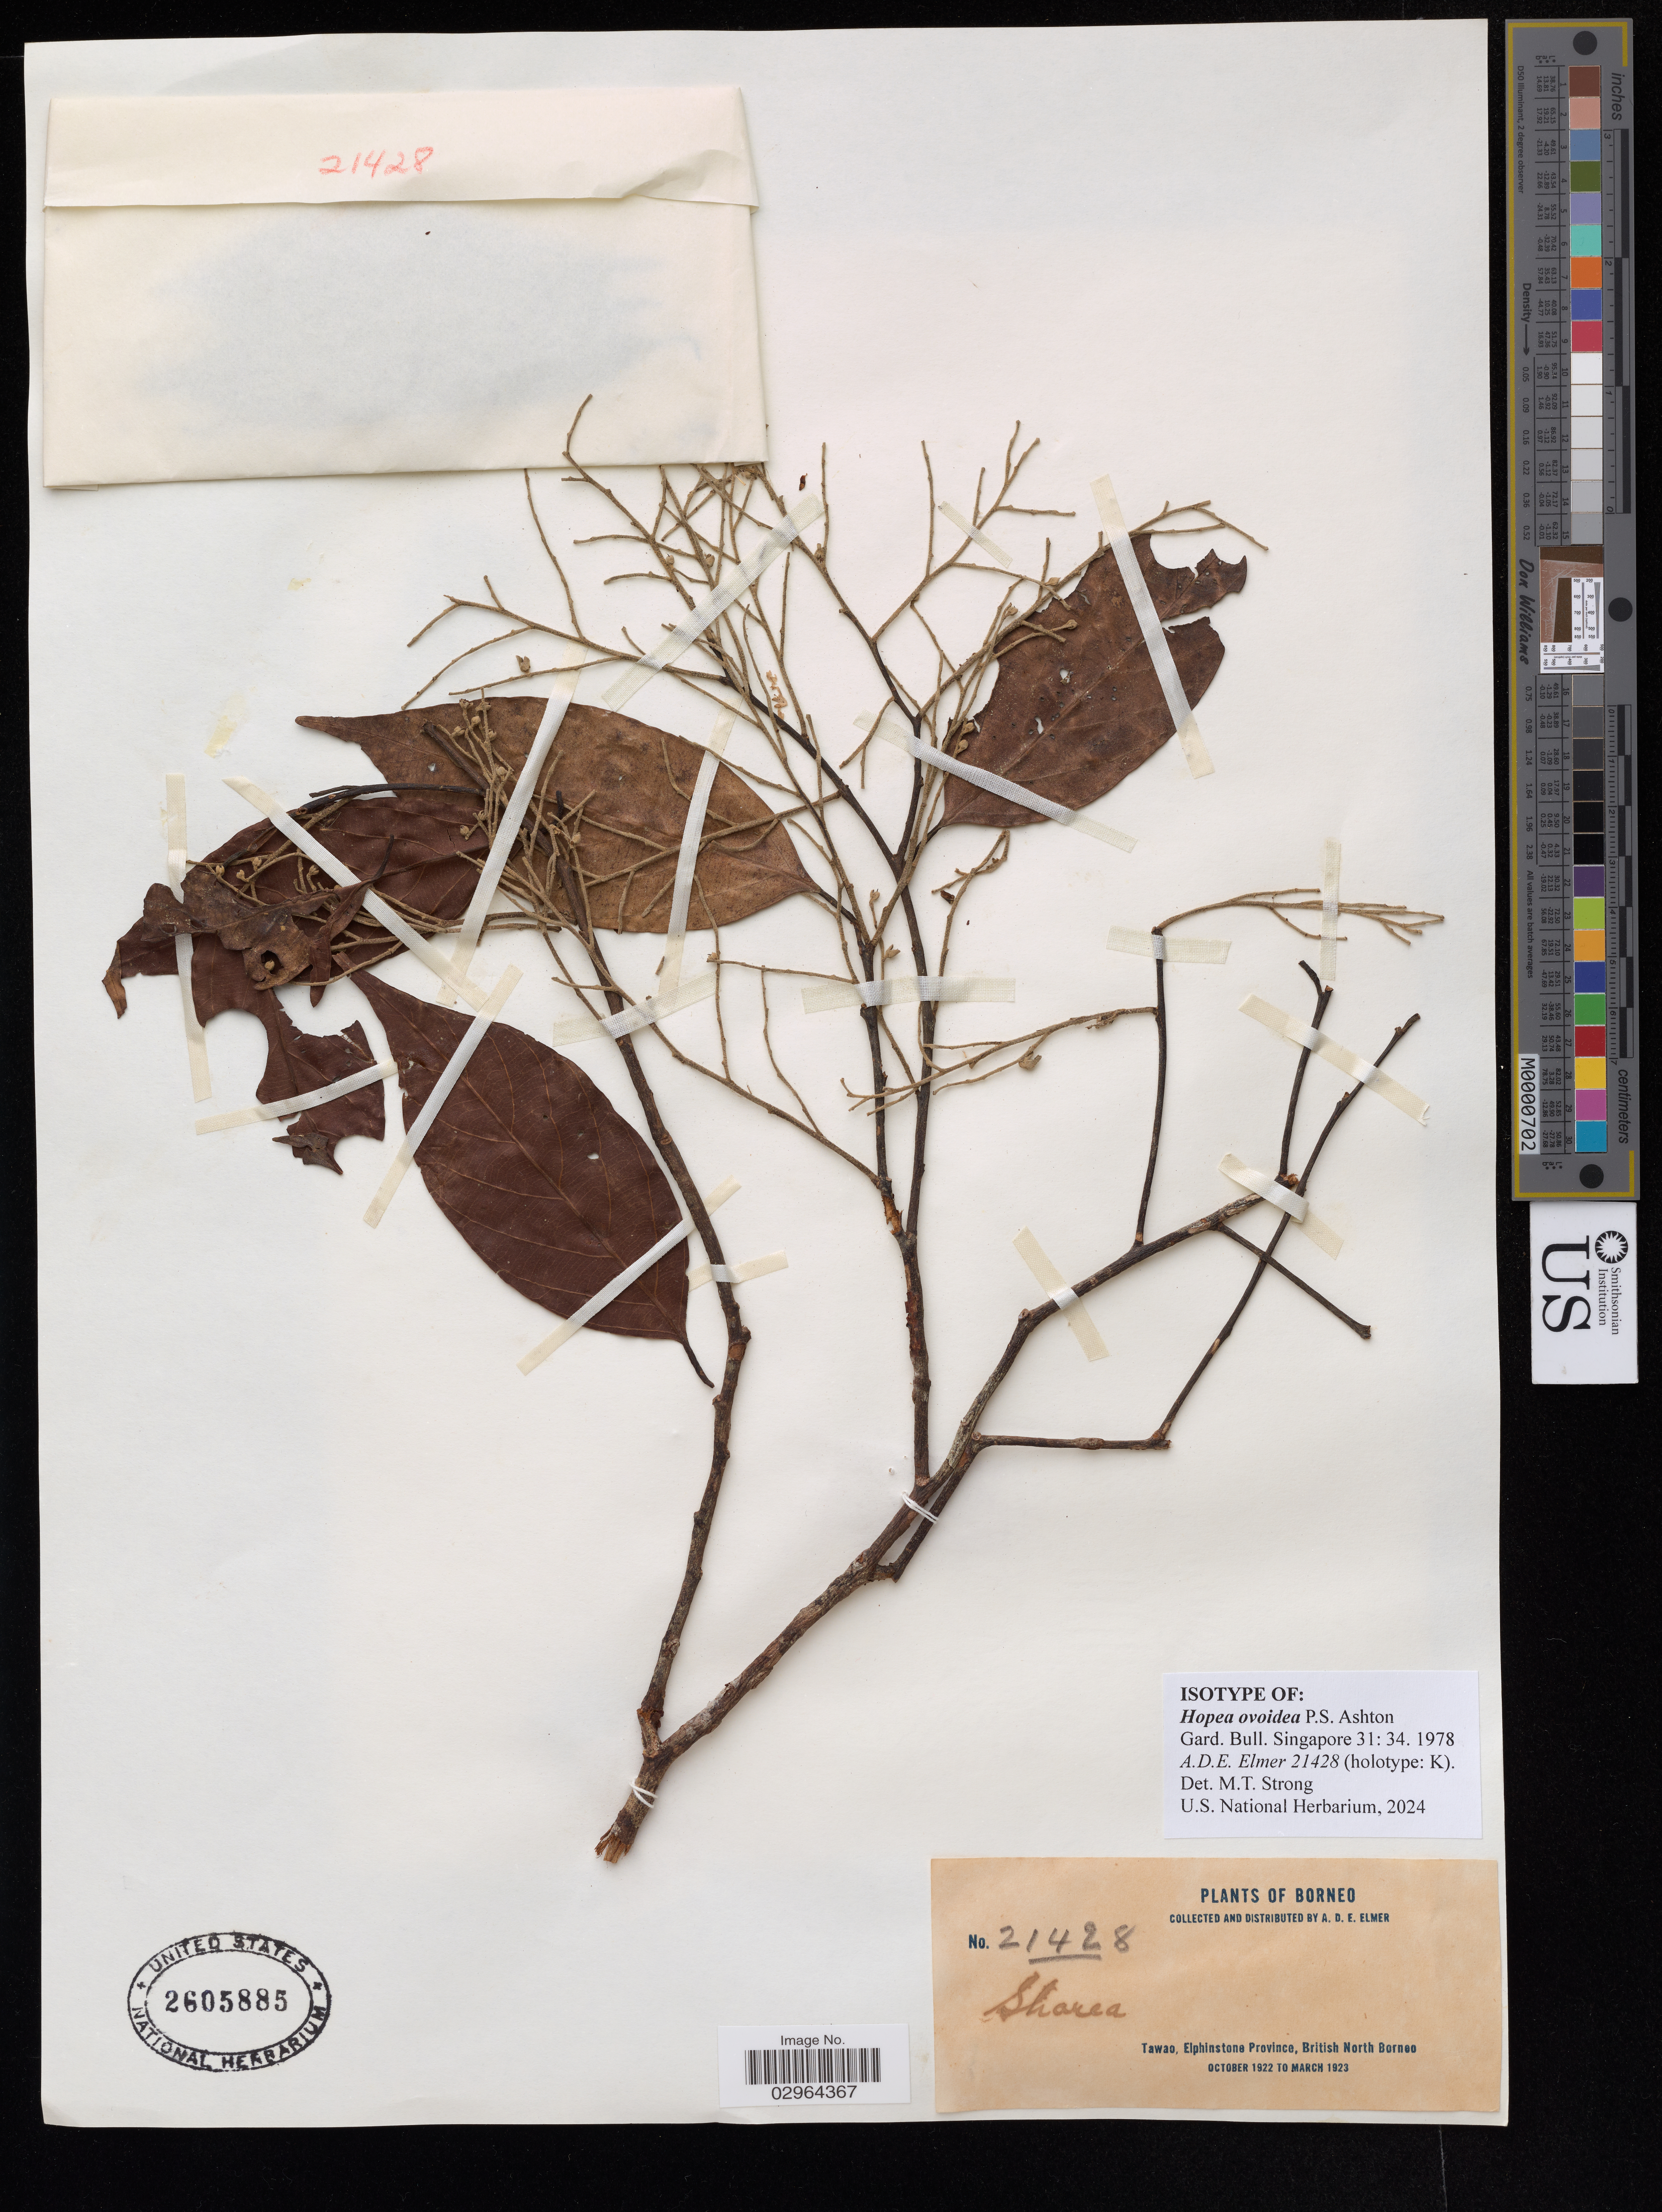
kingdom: Plantae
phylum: Tracheophyta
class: Magnoliopsida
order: Malvales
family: Dipterocarpaceae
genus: Hopea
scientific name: Hopea ovoidea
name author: P.S. Ashton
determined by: Strong, Mark T., (BOT), Smithsonian Institution - National Museum of Natural History (UNITED STATES)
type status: Isotype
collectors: A. D. E. Elmer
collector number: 21428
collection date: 1922-10/1923-03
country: Malaysia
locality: Borneo. Tawao, Elphinstone Province, British North Borneo.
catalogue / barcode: US 2605885